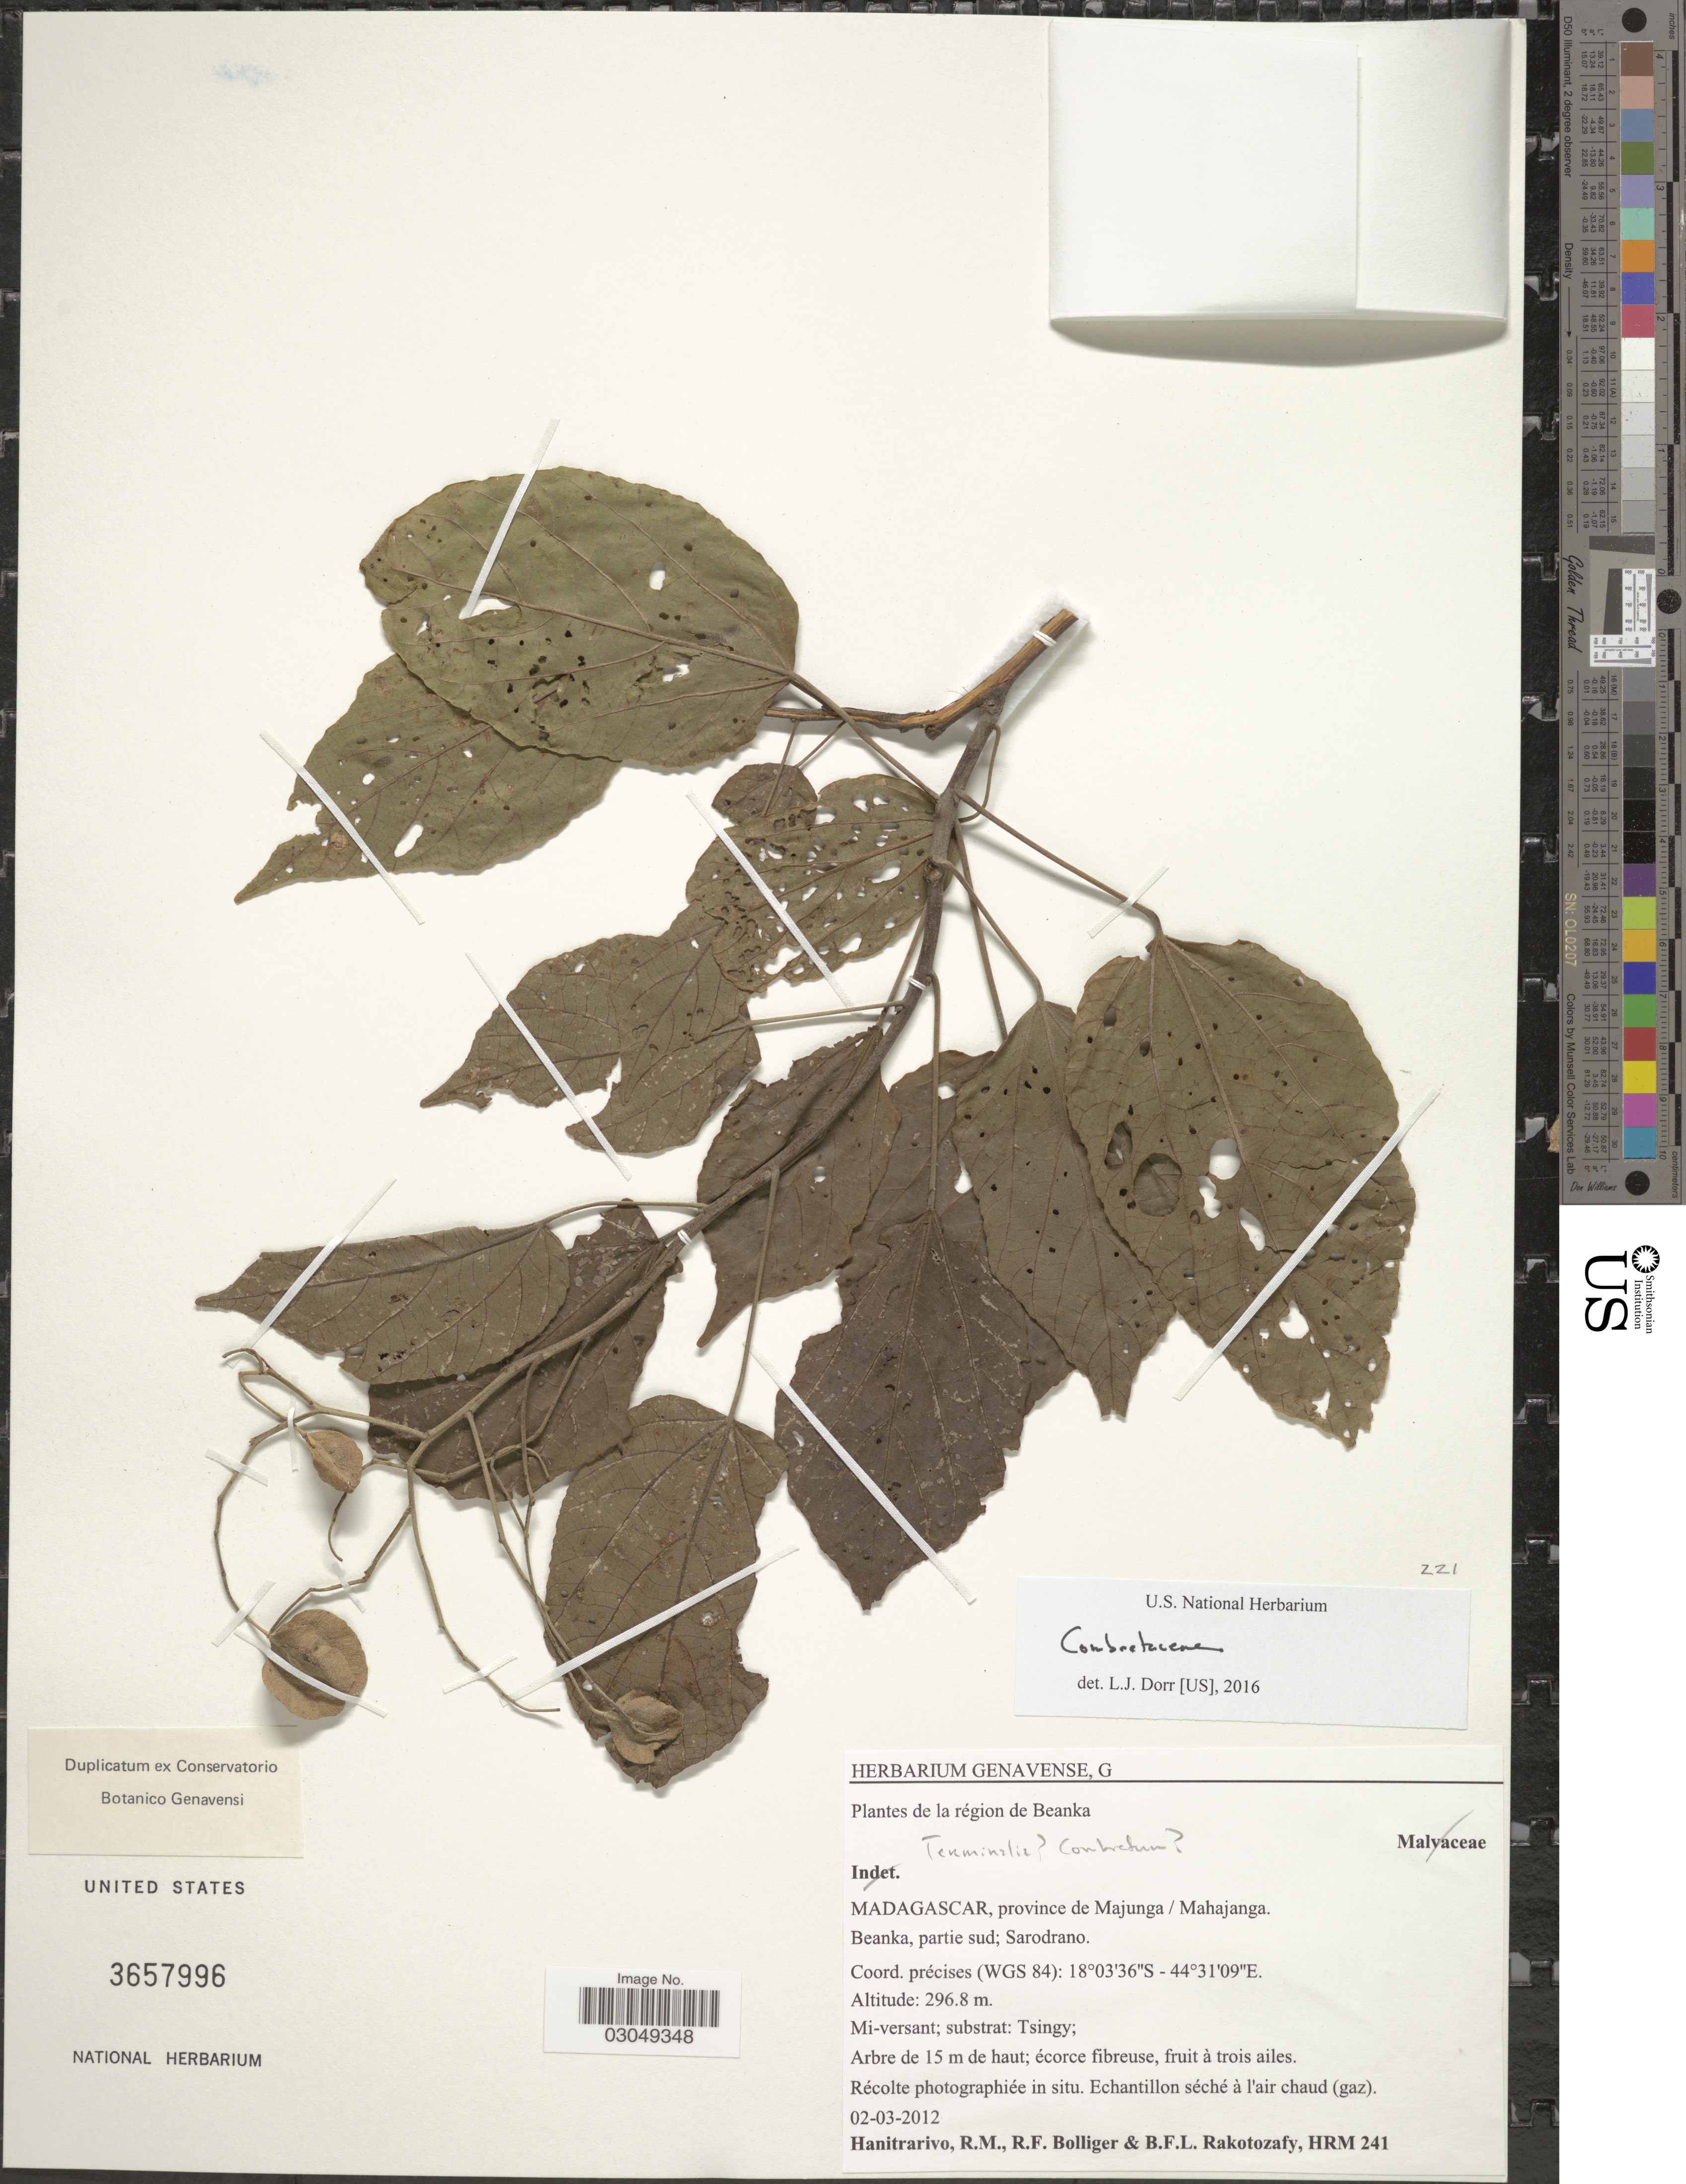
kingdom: Plantae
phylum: Tracheophyta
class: Magnoliopsida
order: Myrtales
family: Combretaceae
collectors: R. Hanitrarivo, R. Bolliger & B. Rakotozafy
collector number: HRM 241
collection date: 2012-03-02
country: Madagascar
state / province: Melaky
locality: Province de Majunga. Beanka, partie sud; Sarodrano.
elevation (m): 296.8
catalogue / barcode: US 3657996